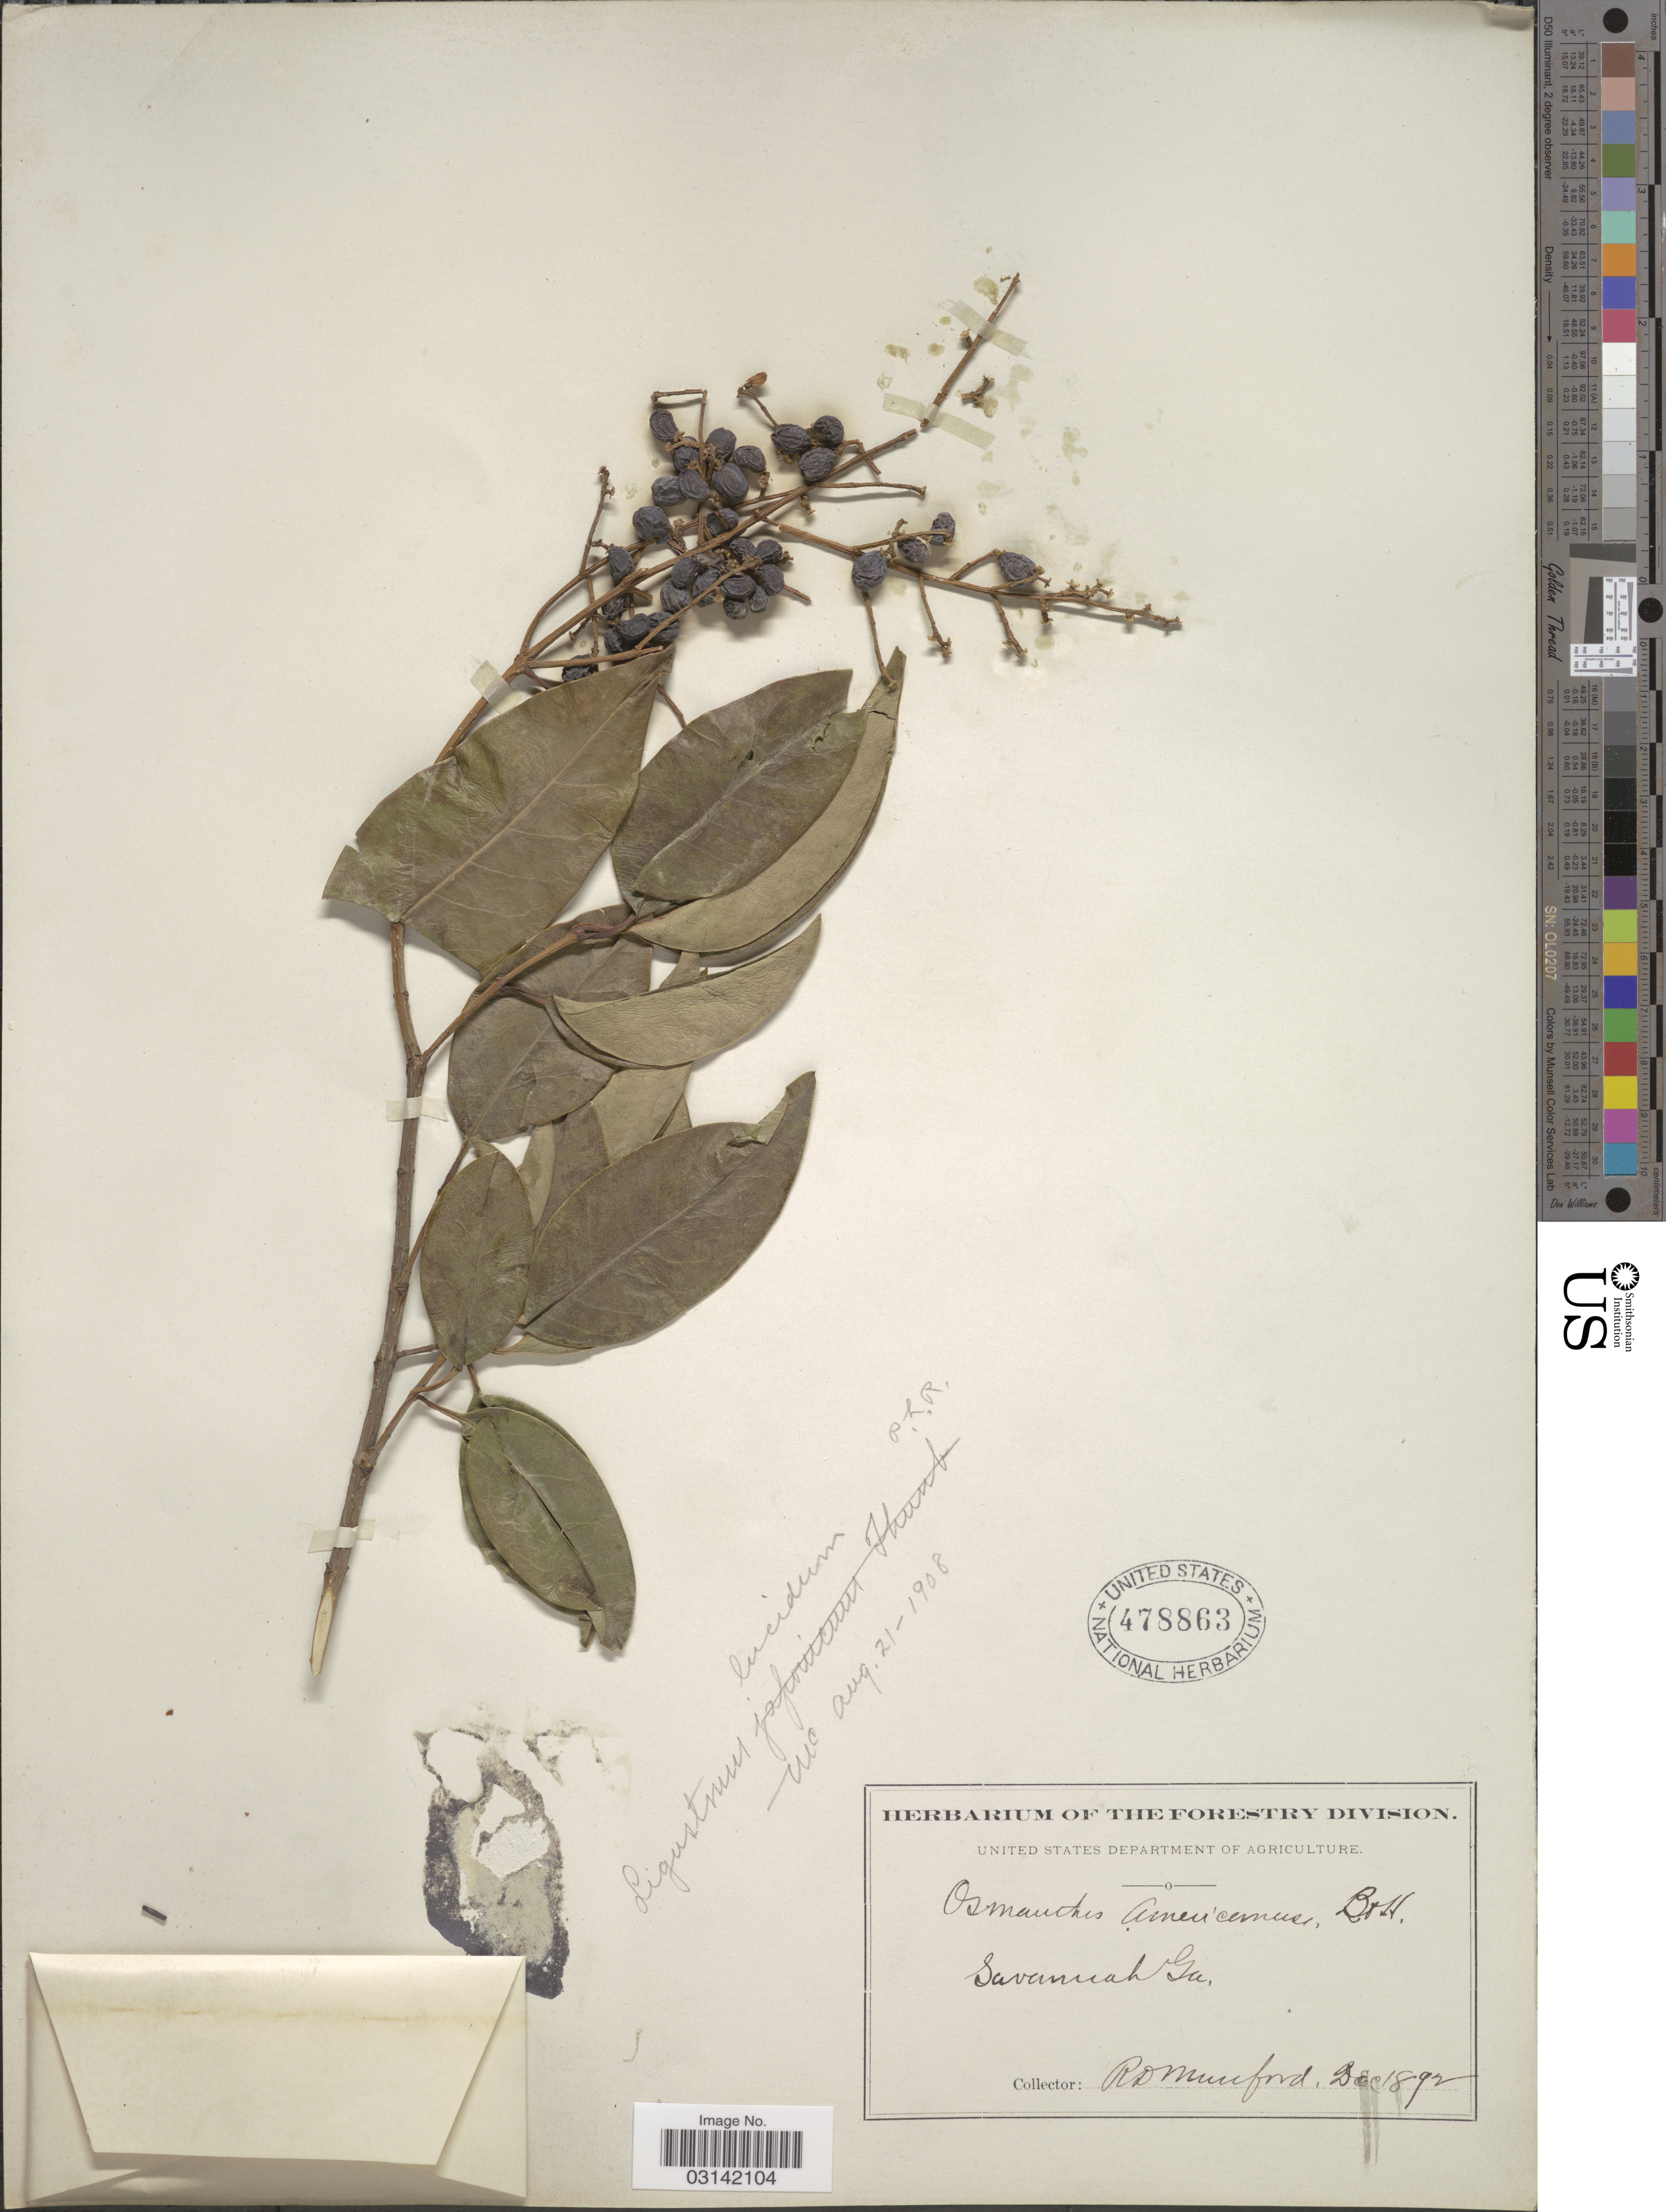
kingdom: Plantae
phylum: Tracheophyta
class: Magnoliopsida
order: Lamiales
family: Oleaceae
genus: Ligustrum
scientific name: Ligustrum lucidum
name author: W.T. Aiton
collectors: R. Munford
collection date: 1892-12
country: United States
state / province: Georgia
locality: Savannah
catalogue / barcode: US 478863